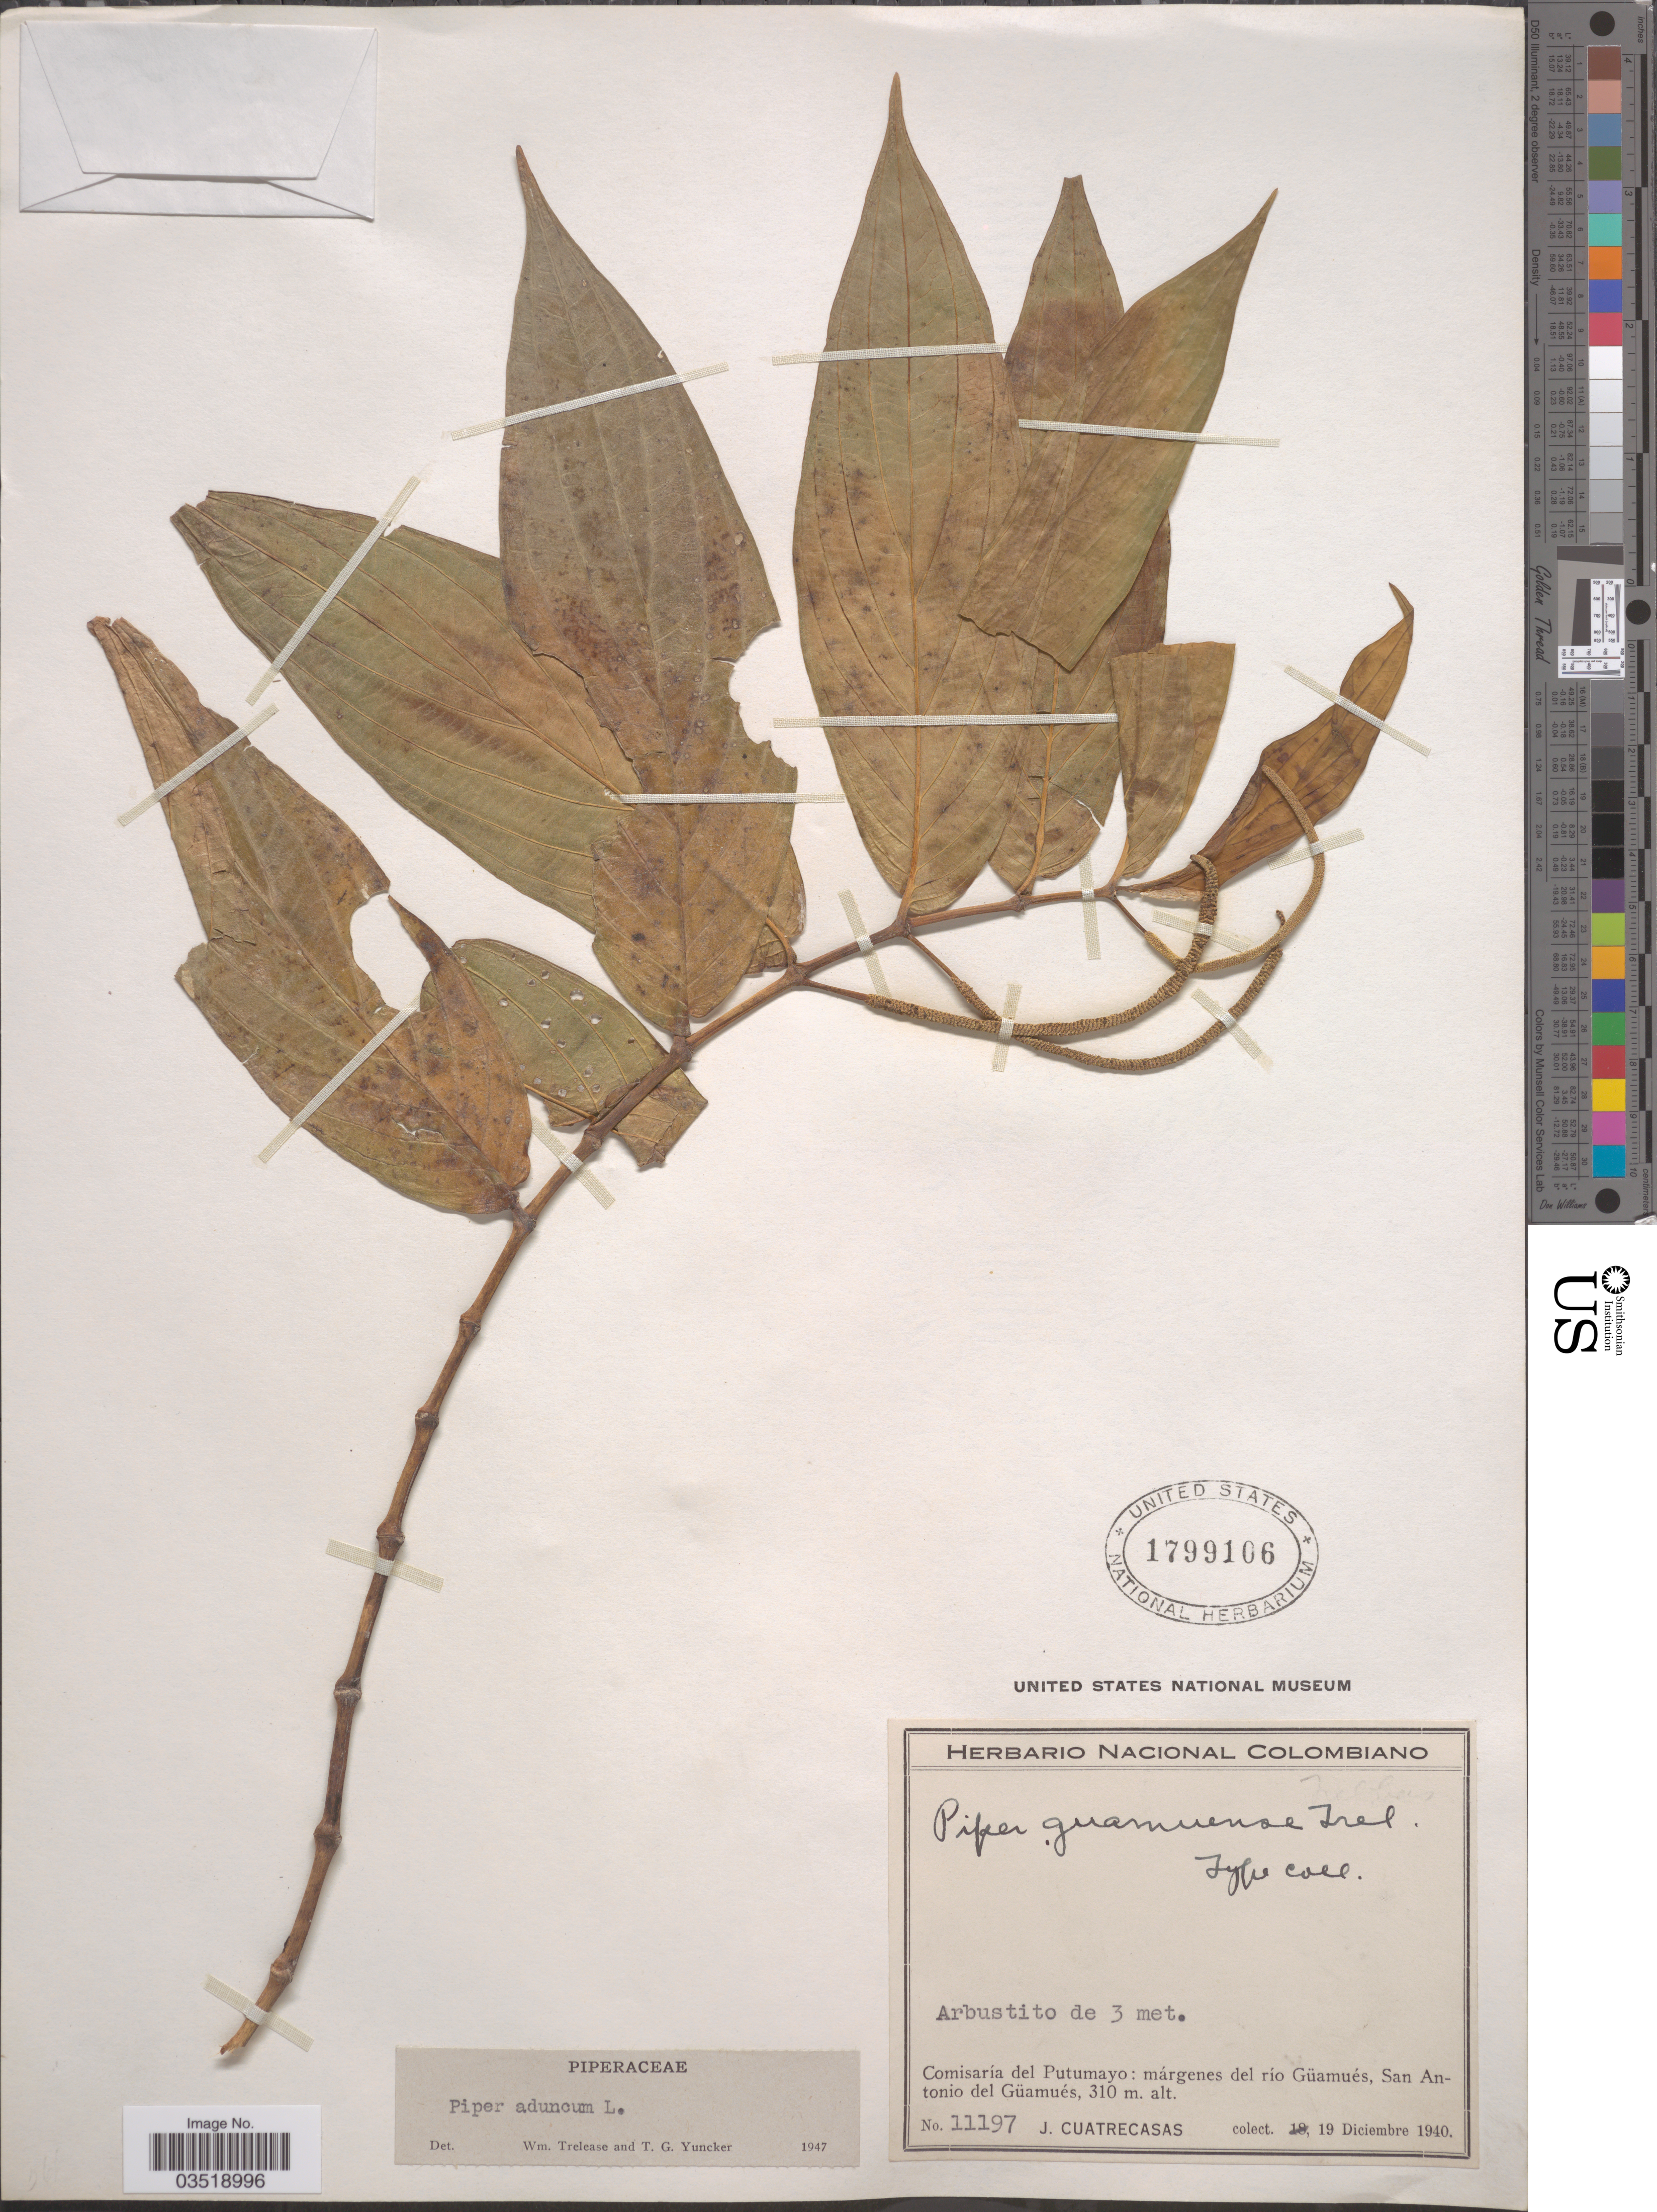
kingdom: Plantae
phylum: Tracheophyta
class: Magnoliopsida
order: Piperales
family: Piperaceae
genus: Piper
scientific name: Piper aduncum var. aduncum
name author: L.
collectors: J. Cuatrecasas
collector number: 11197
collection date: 1940-12-19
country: Colombia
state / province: Putumayo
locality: Comisaría del Putumayo: márgenes del río Güamués, San Antonio del Güamués.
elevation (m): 310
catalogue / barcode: US 1799106